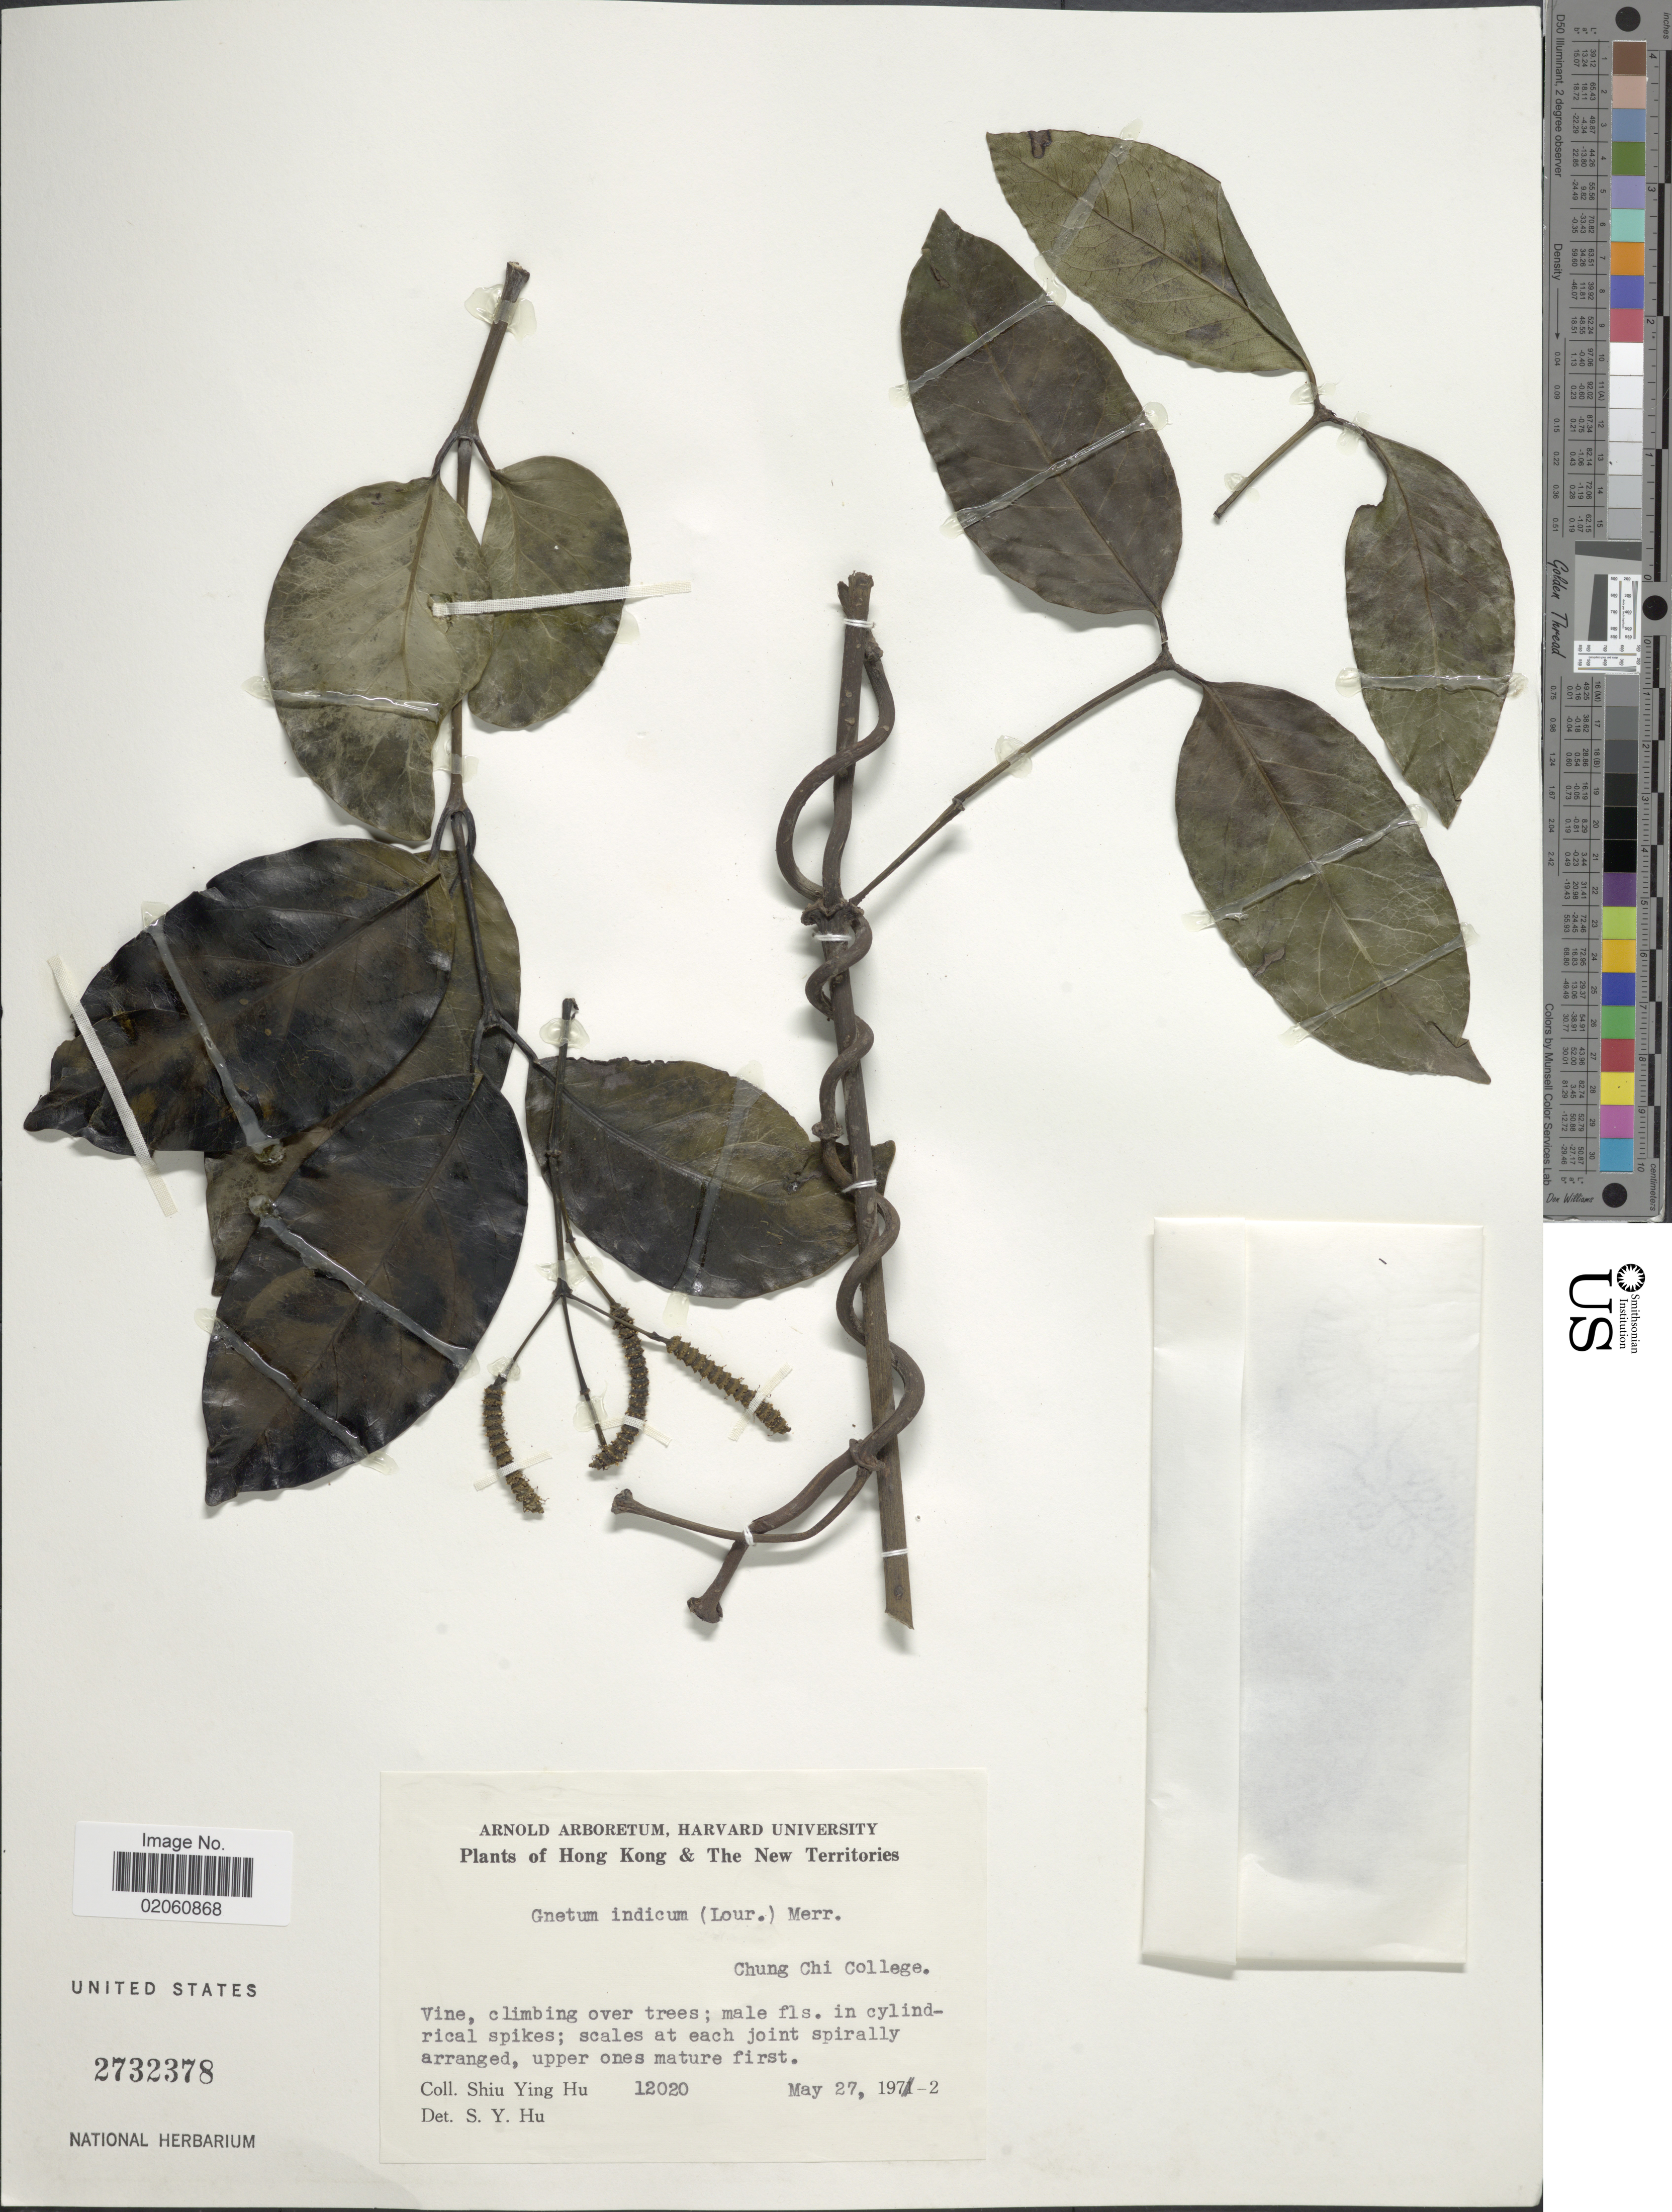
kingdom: Plantae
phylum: Tracheophyta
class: Gnetopsida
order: Gnetales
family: Gnetaceae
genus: Gnetum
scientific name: Gnetum indicum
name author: (Lour.) Merr.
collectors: S. Y. Hu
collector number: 12020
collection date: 1972-05-27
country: China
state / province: Hong Kong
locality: Hong Kong & The New Territories, Chung Chi College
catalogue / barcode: US 2732378